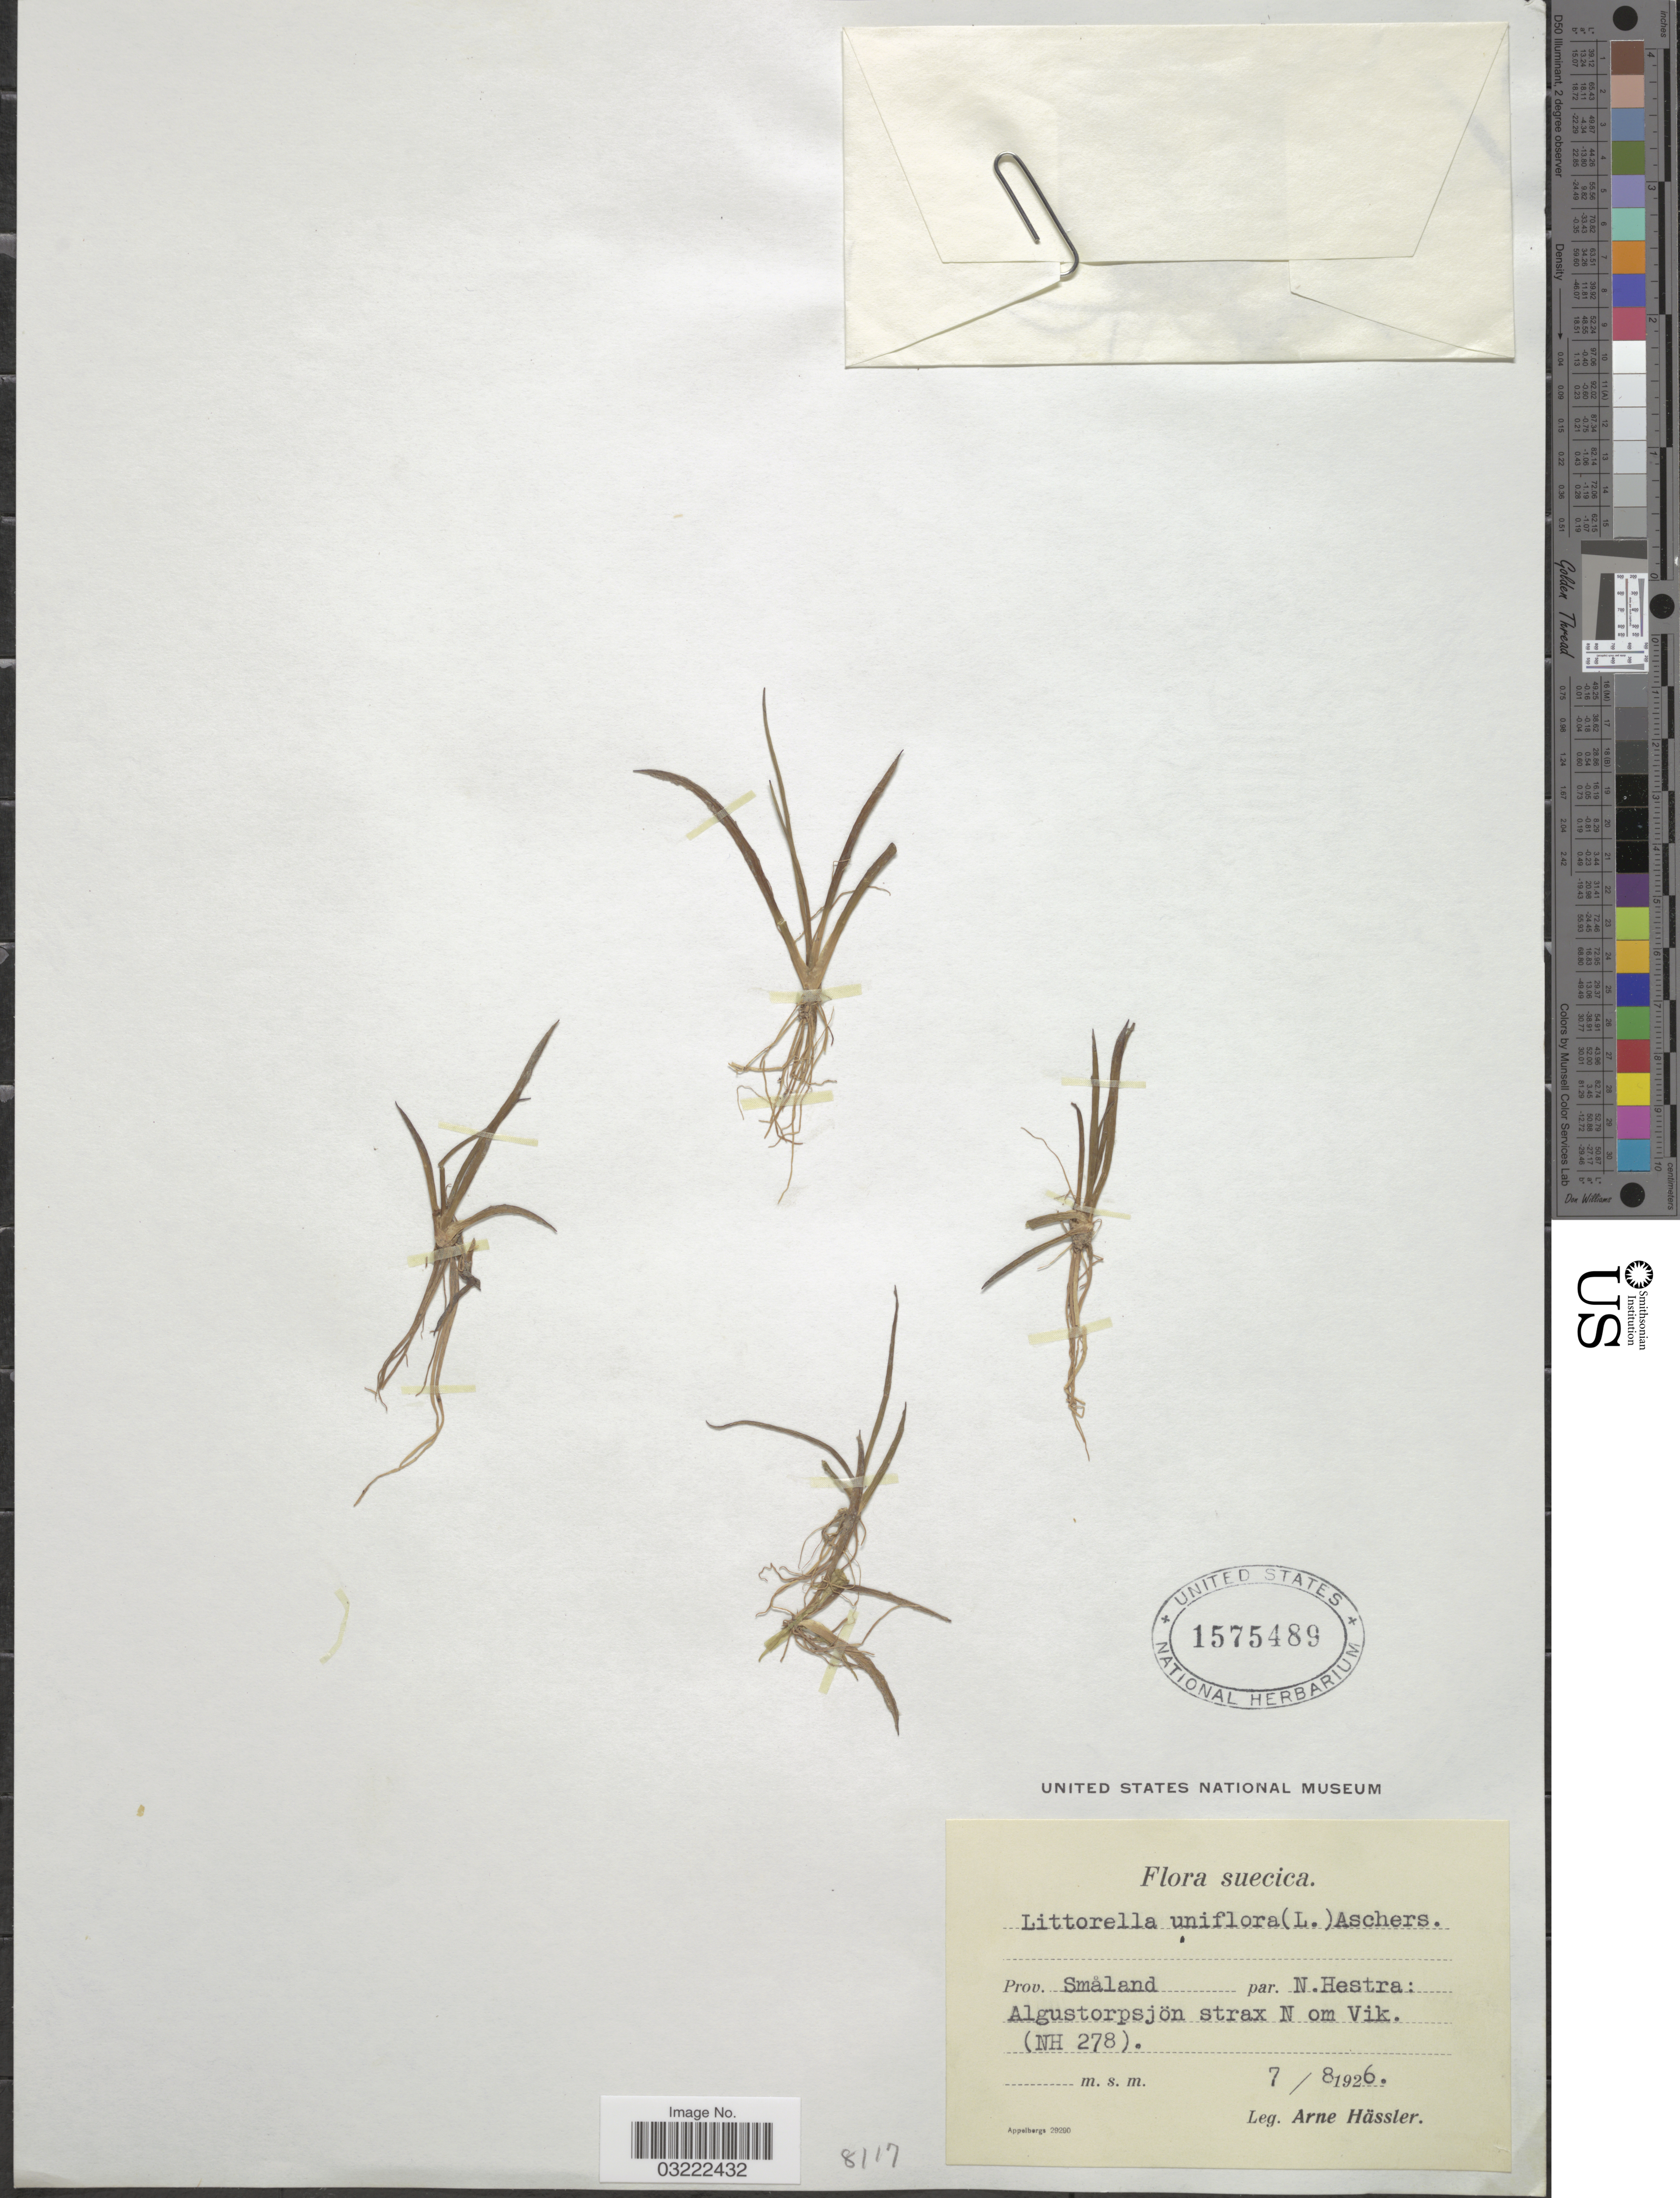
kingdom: Plantae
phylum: Tracheophyta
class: Magnoliopsida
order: Lamiales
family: Plantaginaceae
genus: Littorella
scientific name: Littorella uniflora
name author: (L.) Asch.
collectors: A. Hassler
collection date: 1926-08-07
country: Sweden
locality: Suecica, Prov. Smaland, par. N. Hestra: Algustorpsjön strax N om Vik. (NH 278).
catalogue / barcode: US 1575489